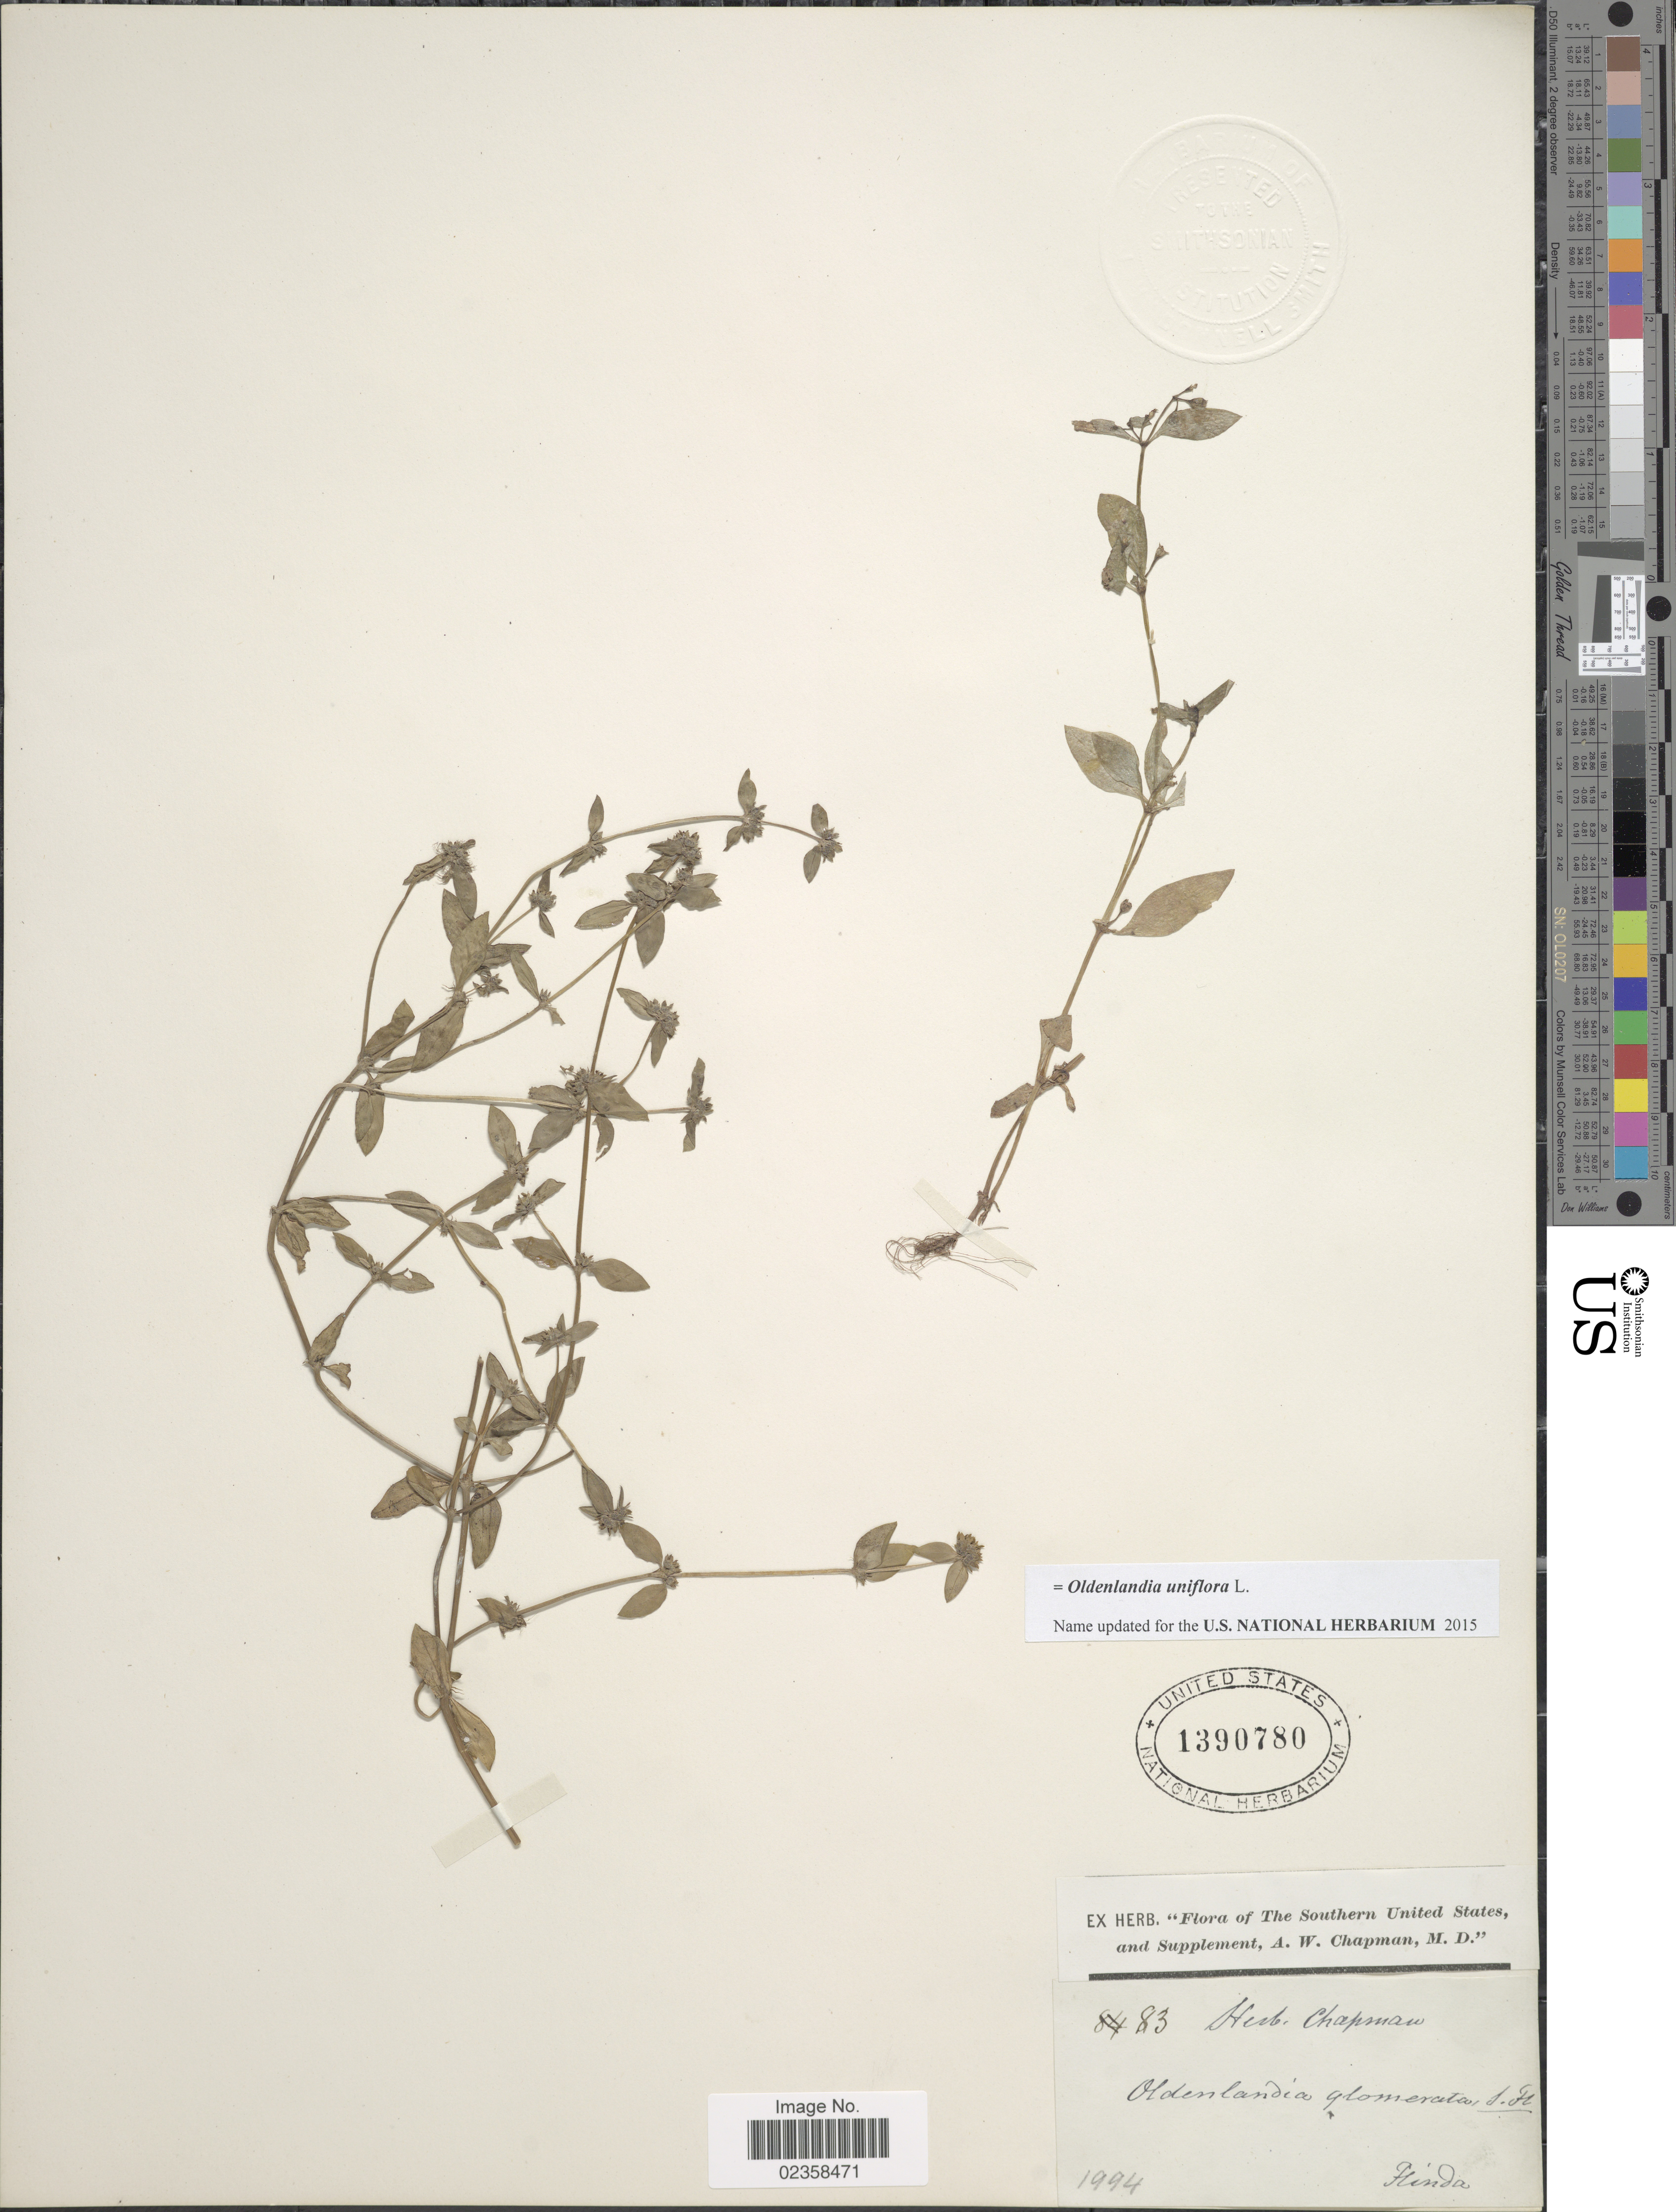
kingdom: Plantae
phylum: Tracheophyta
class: Magnoliopsida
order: Gentianales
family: Rubiaceae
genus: Oldenlandia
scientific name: Oldenlandia uniflora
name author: L.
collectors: ex herb. Chapman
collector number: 83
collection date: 1994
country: United States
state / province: Florida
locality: The Southern United States, Florida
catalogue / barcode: US 1390780